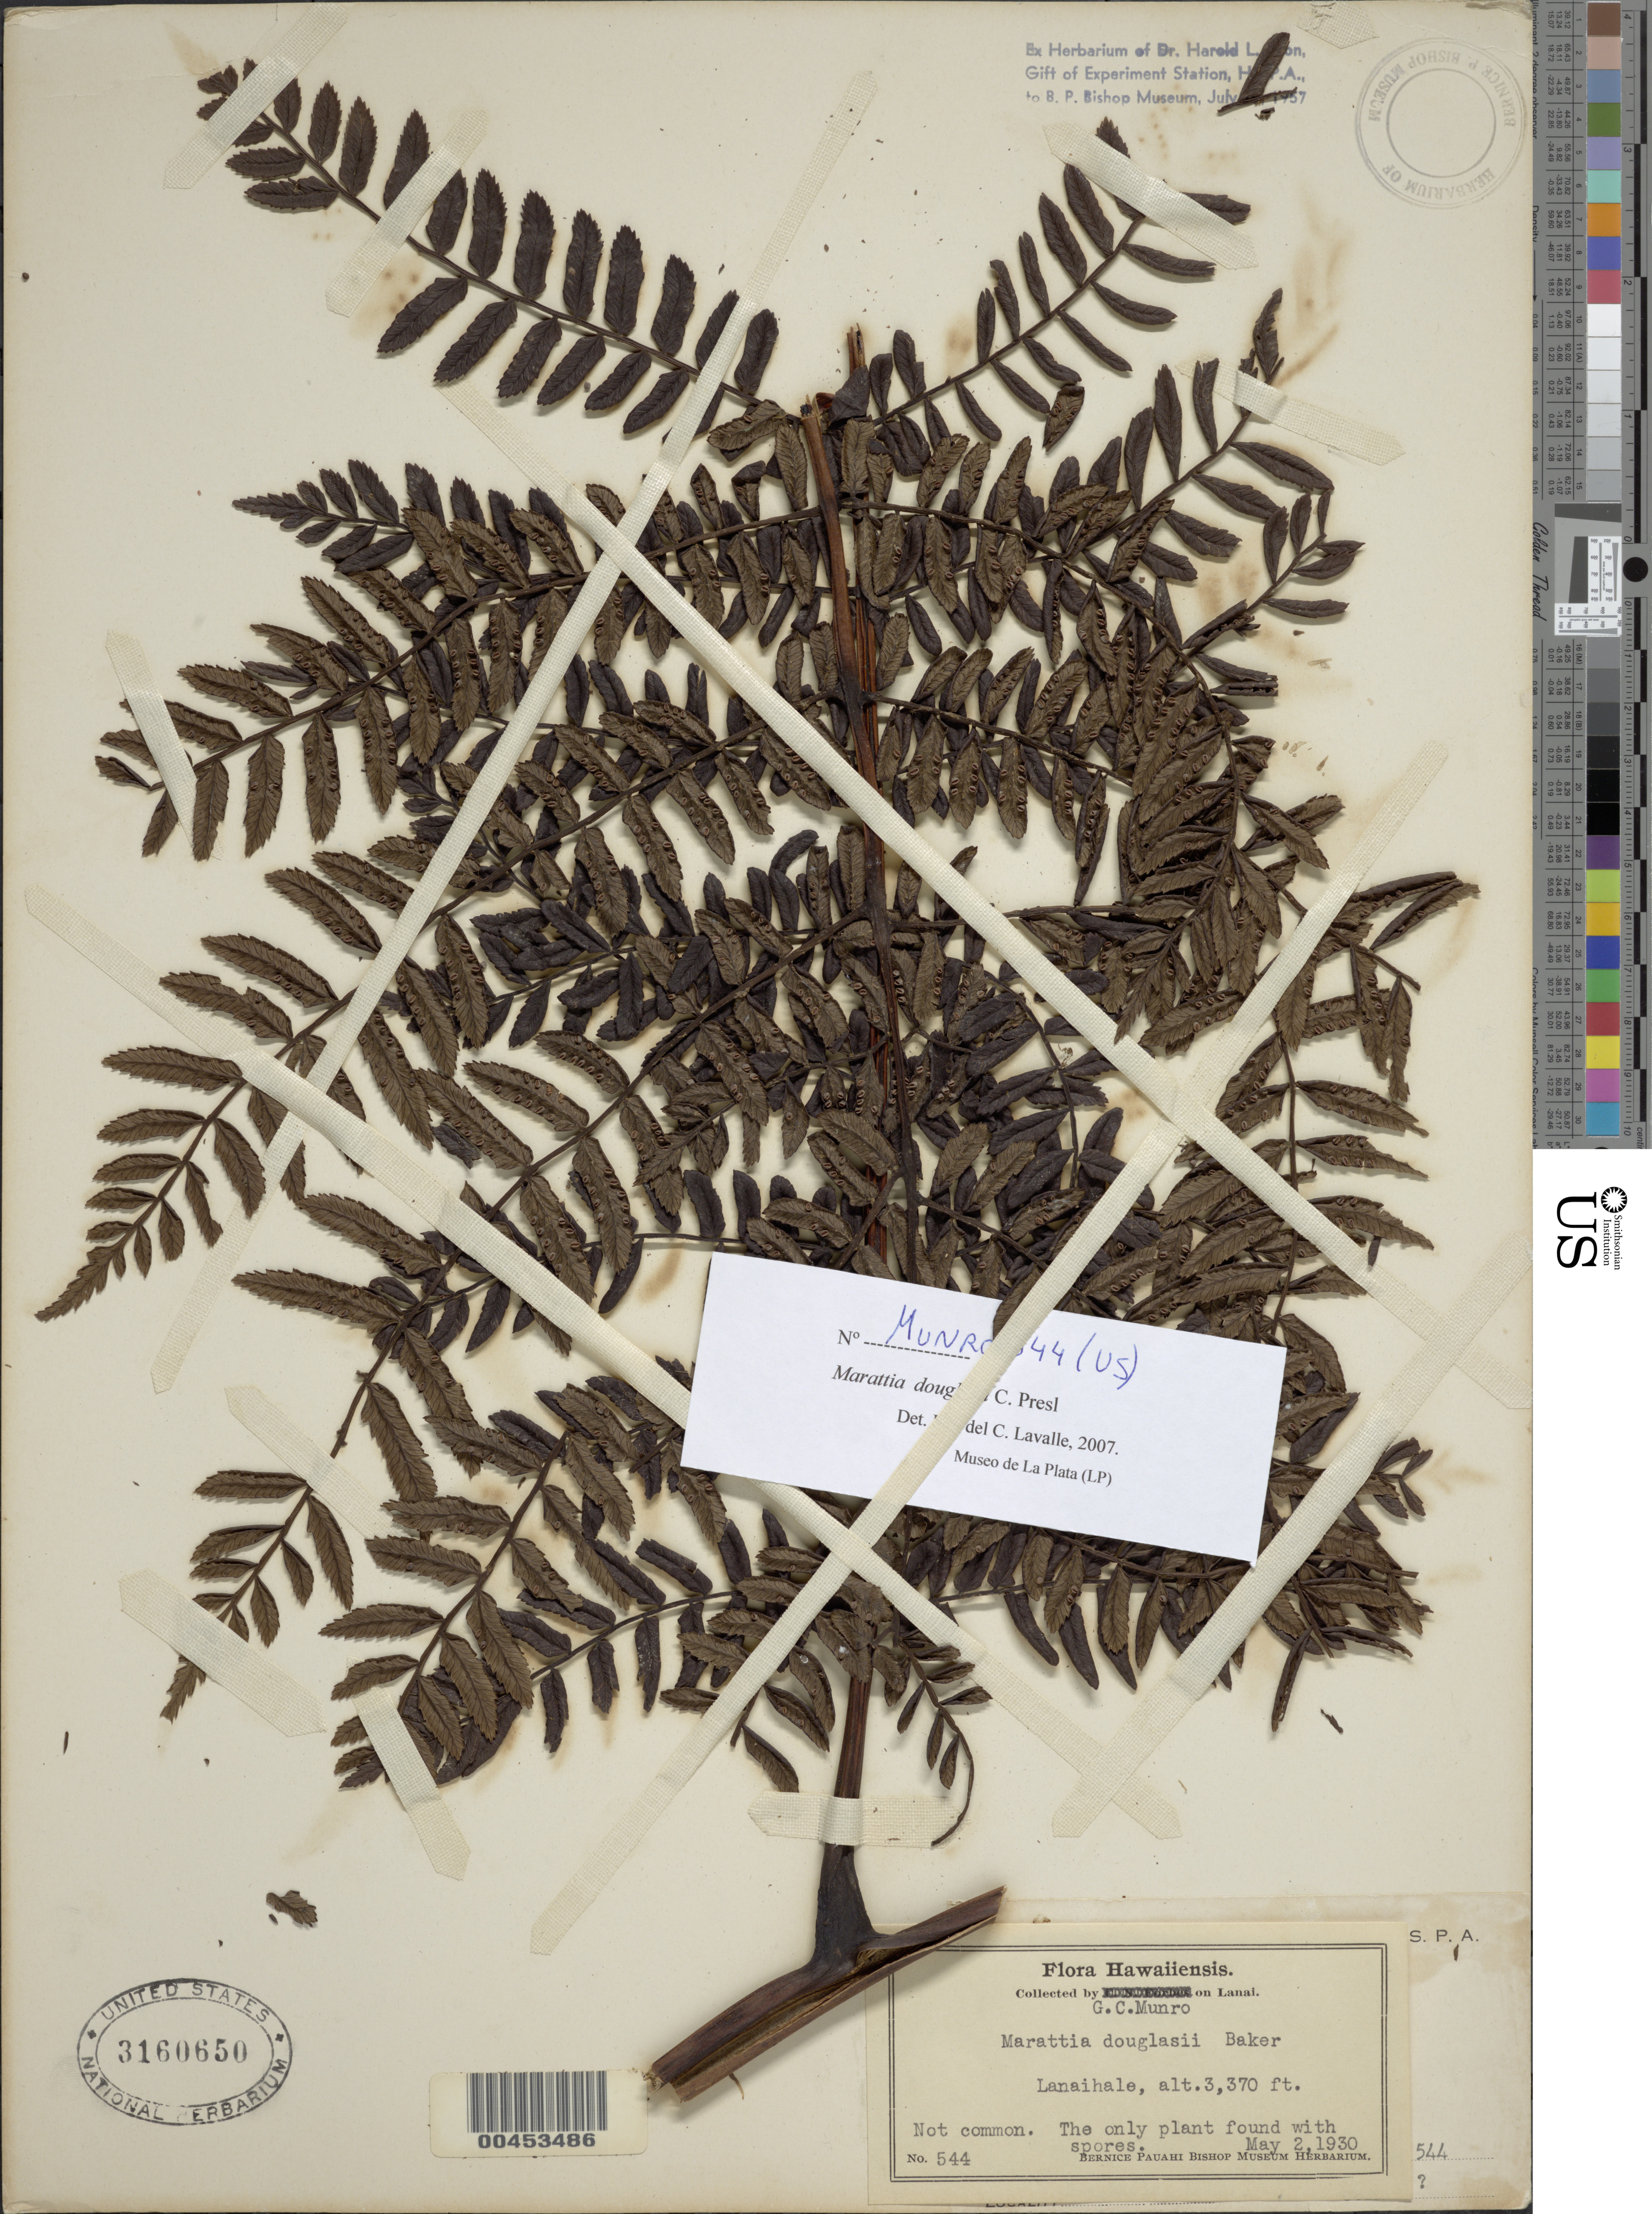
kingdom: Plantae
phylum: Tracheophyta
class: Polypodiopsida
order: Marattiales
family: Marattiaceae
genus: Marattia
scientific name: Marattia douglasii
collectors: G. C. Munro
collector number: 544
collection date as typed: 2 May 1930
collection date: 1930-05-02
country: United States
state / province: Hawaii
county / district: Maui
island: Lana'i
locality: Lanaihale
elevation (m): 1027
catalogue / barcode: US 3160650